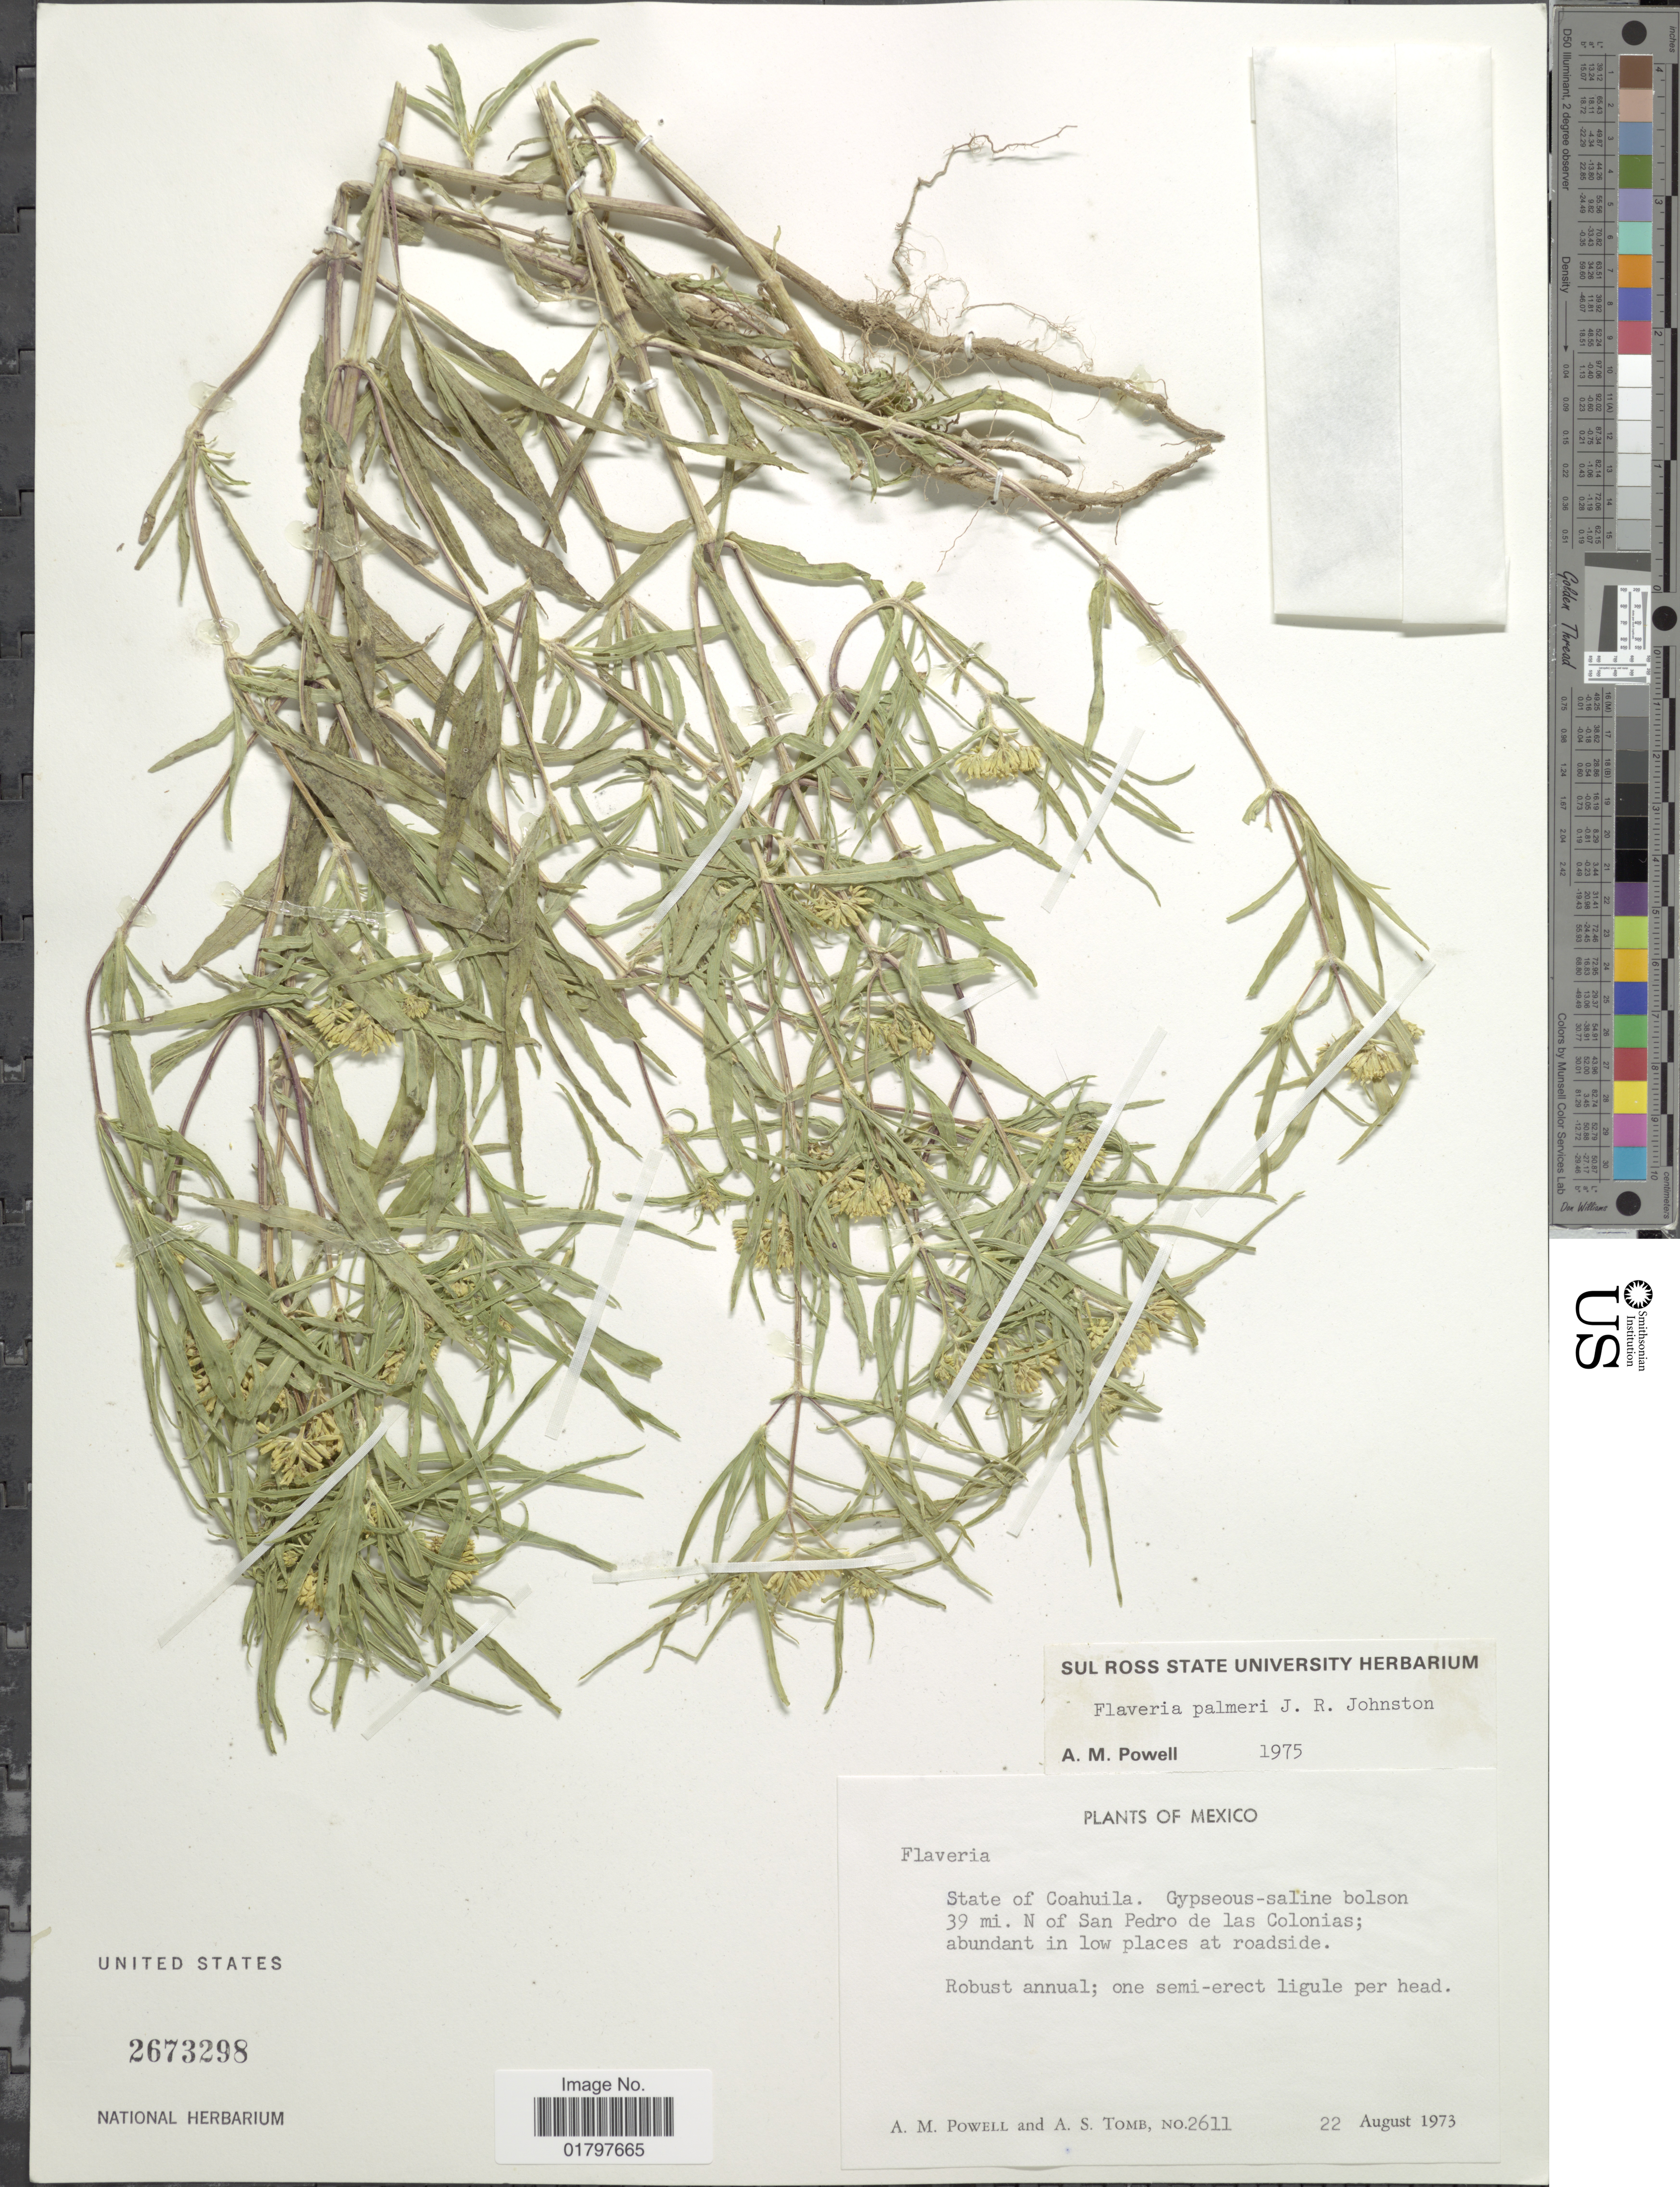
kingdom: Plantae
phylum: Tracheophyta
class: Magnoliopsida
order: Asterales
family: Asteraceae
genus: Flaveria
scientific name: Flaveria palmeri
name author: J.R. Johnst.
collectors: A. M. Powell & A. Tomb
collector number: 2611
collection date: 1973-08-22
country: Mexico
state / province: Coahuila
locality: State of Coahuila. Gypseous-saline bolson 39 mi. N of San Pedro de las Colonias; abundant in low places at roadside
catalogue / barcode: US 2673298